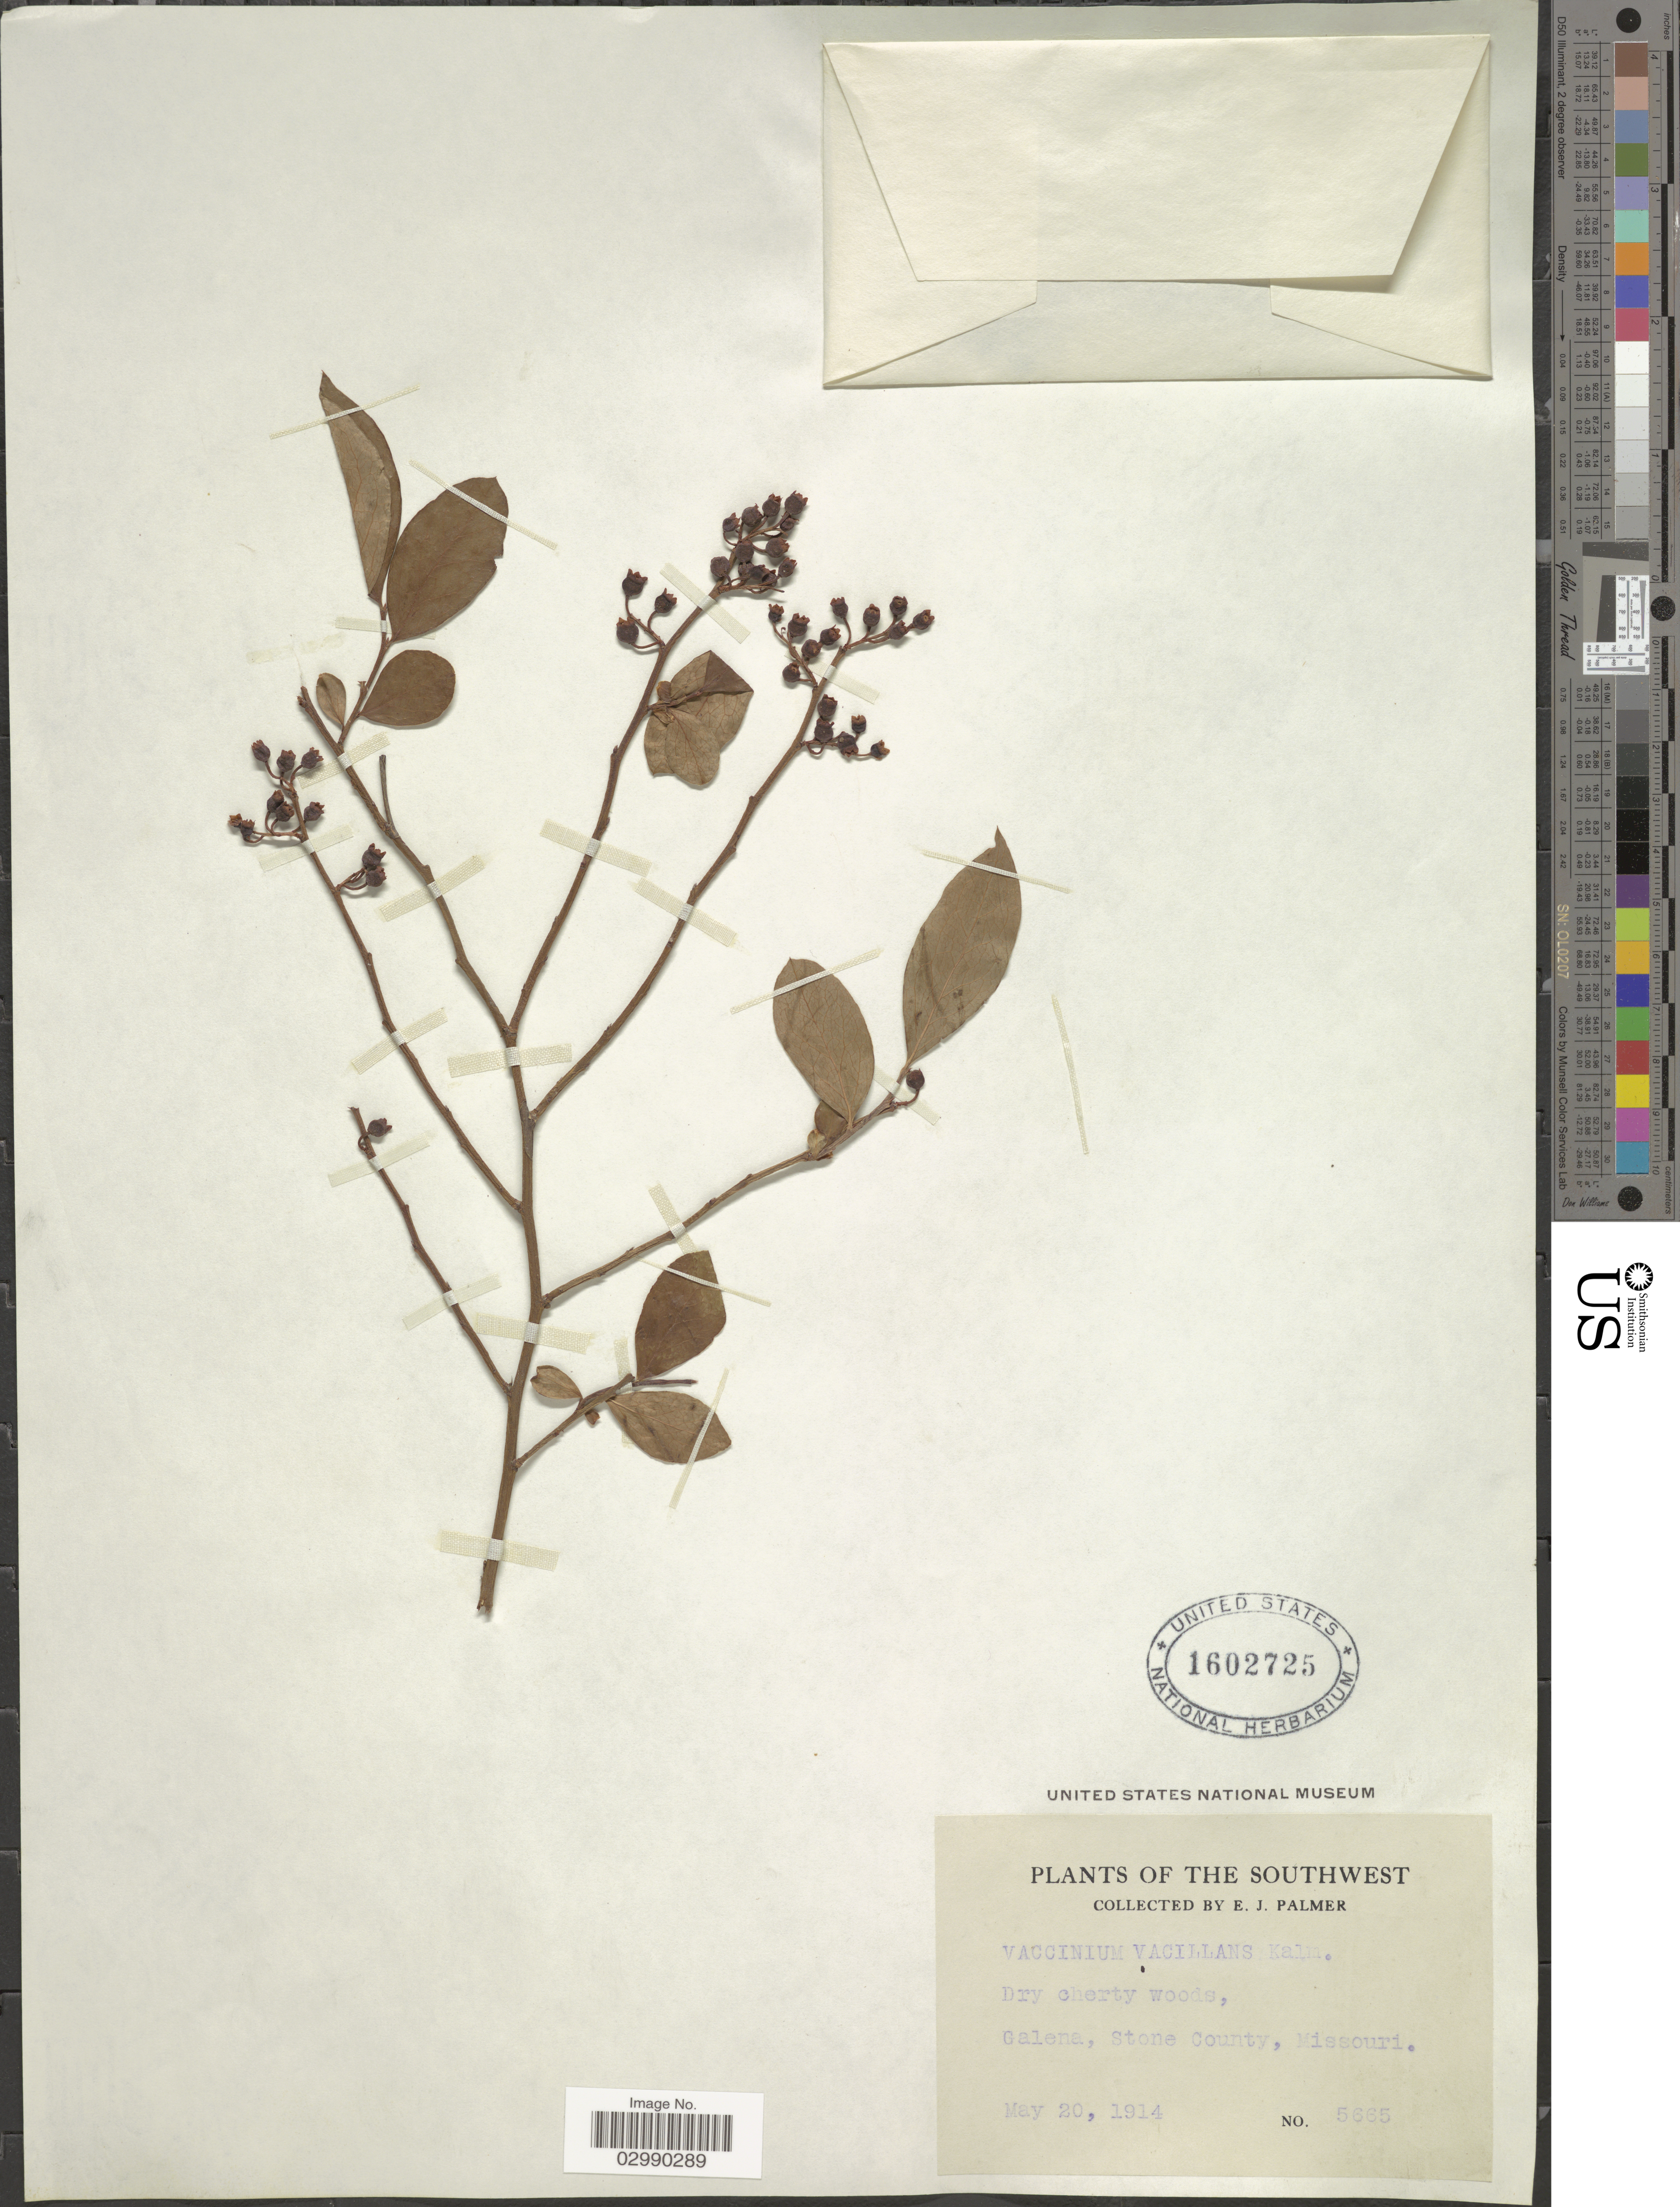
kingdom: Plantae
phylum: Tracheophyta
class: Magnoliopsida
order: Ericales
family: Ericaceae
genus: Vaccinium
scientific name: Vaccinium vacillans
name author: Kalm ex Torr.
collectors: E. J. Palmer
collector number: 5665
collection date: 1914-05-20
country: United States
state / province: Missouri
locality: The Southwest, Galena, Stone County.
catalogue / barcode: US 1602725